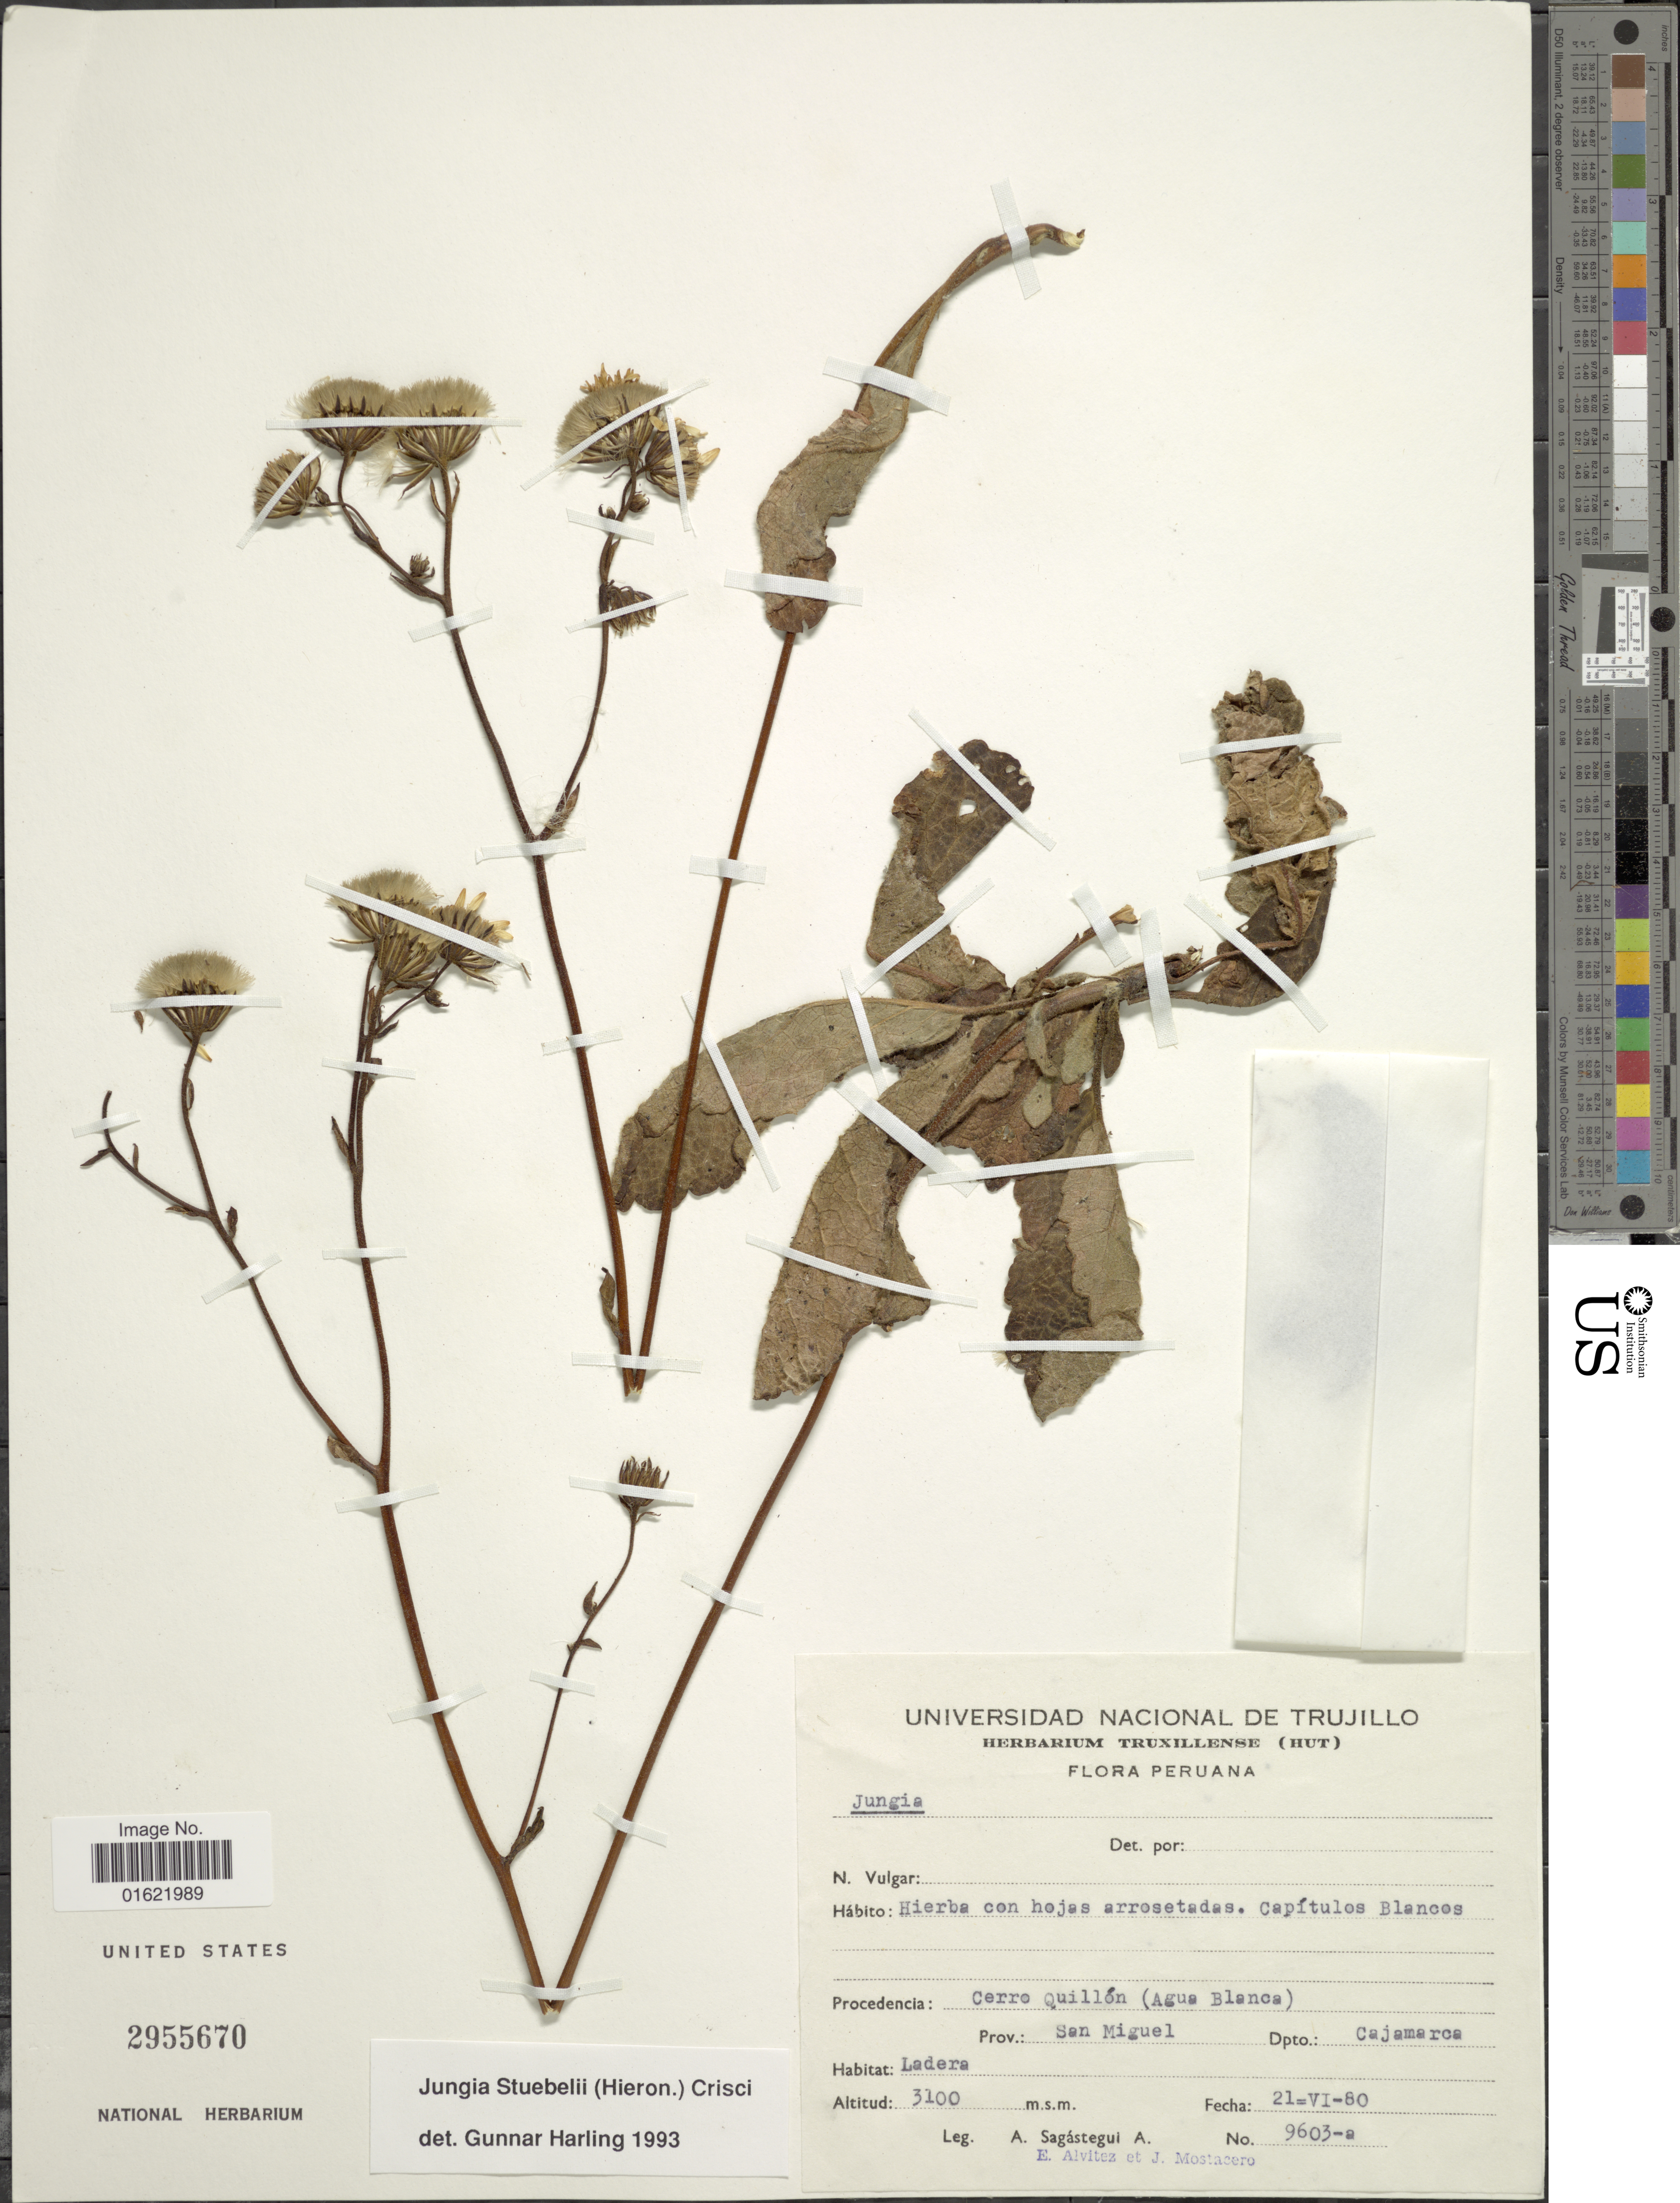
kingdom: Plantae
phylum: Tracheophyta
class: Magnoliopsida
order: Asterales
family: Asteraceae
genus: Jungia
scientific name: Jungia stuebelli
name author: (Hieron.) Crisci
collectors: A. Sagástegui A., E. Alvitez I. & J. Mostacero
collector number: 9603-a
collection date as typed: Transcribed d/m/y: 21/6/80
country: Peru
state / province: Cajamarca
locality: Procedencia: Cerro Quillon (Agua Blanca) Prov. San Miguel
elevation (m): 3100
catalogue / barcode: US 2955670